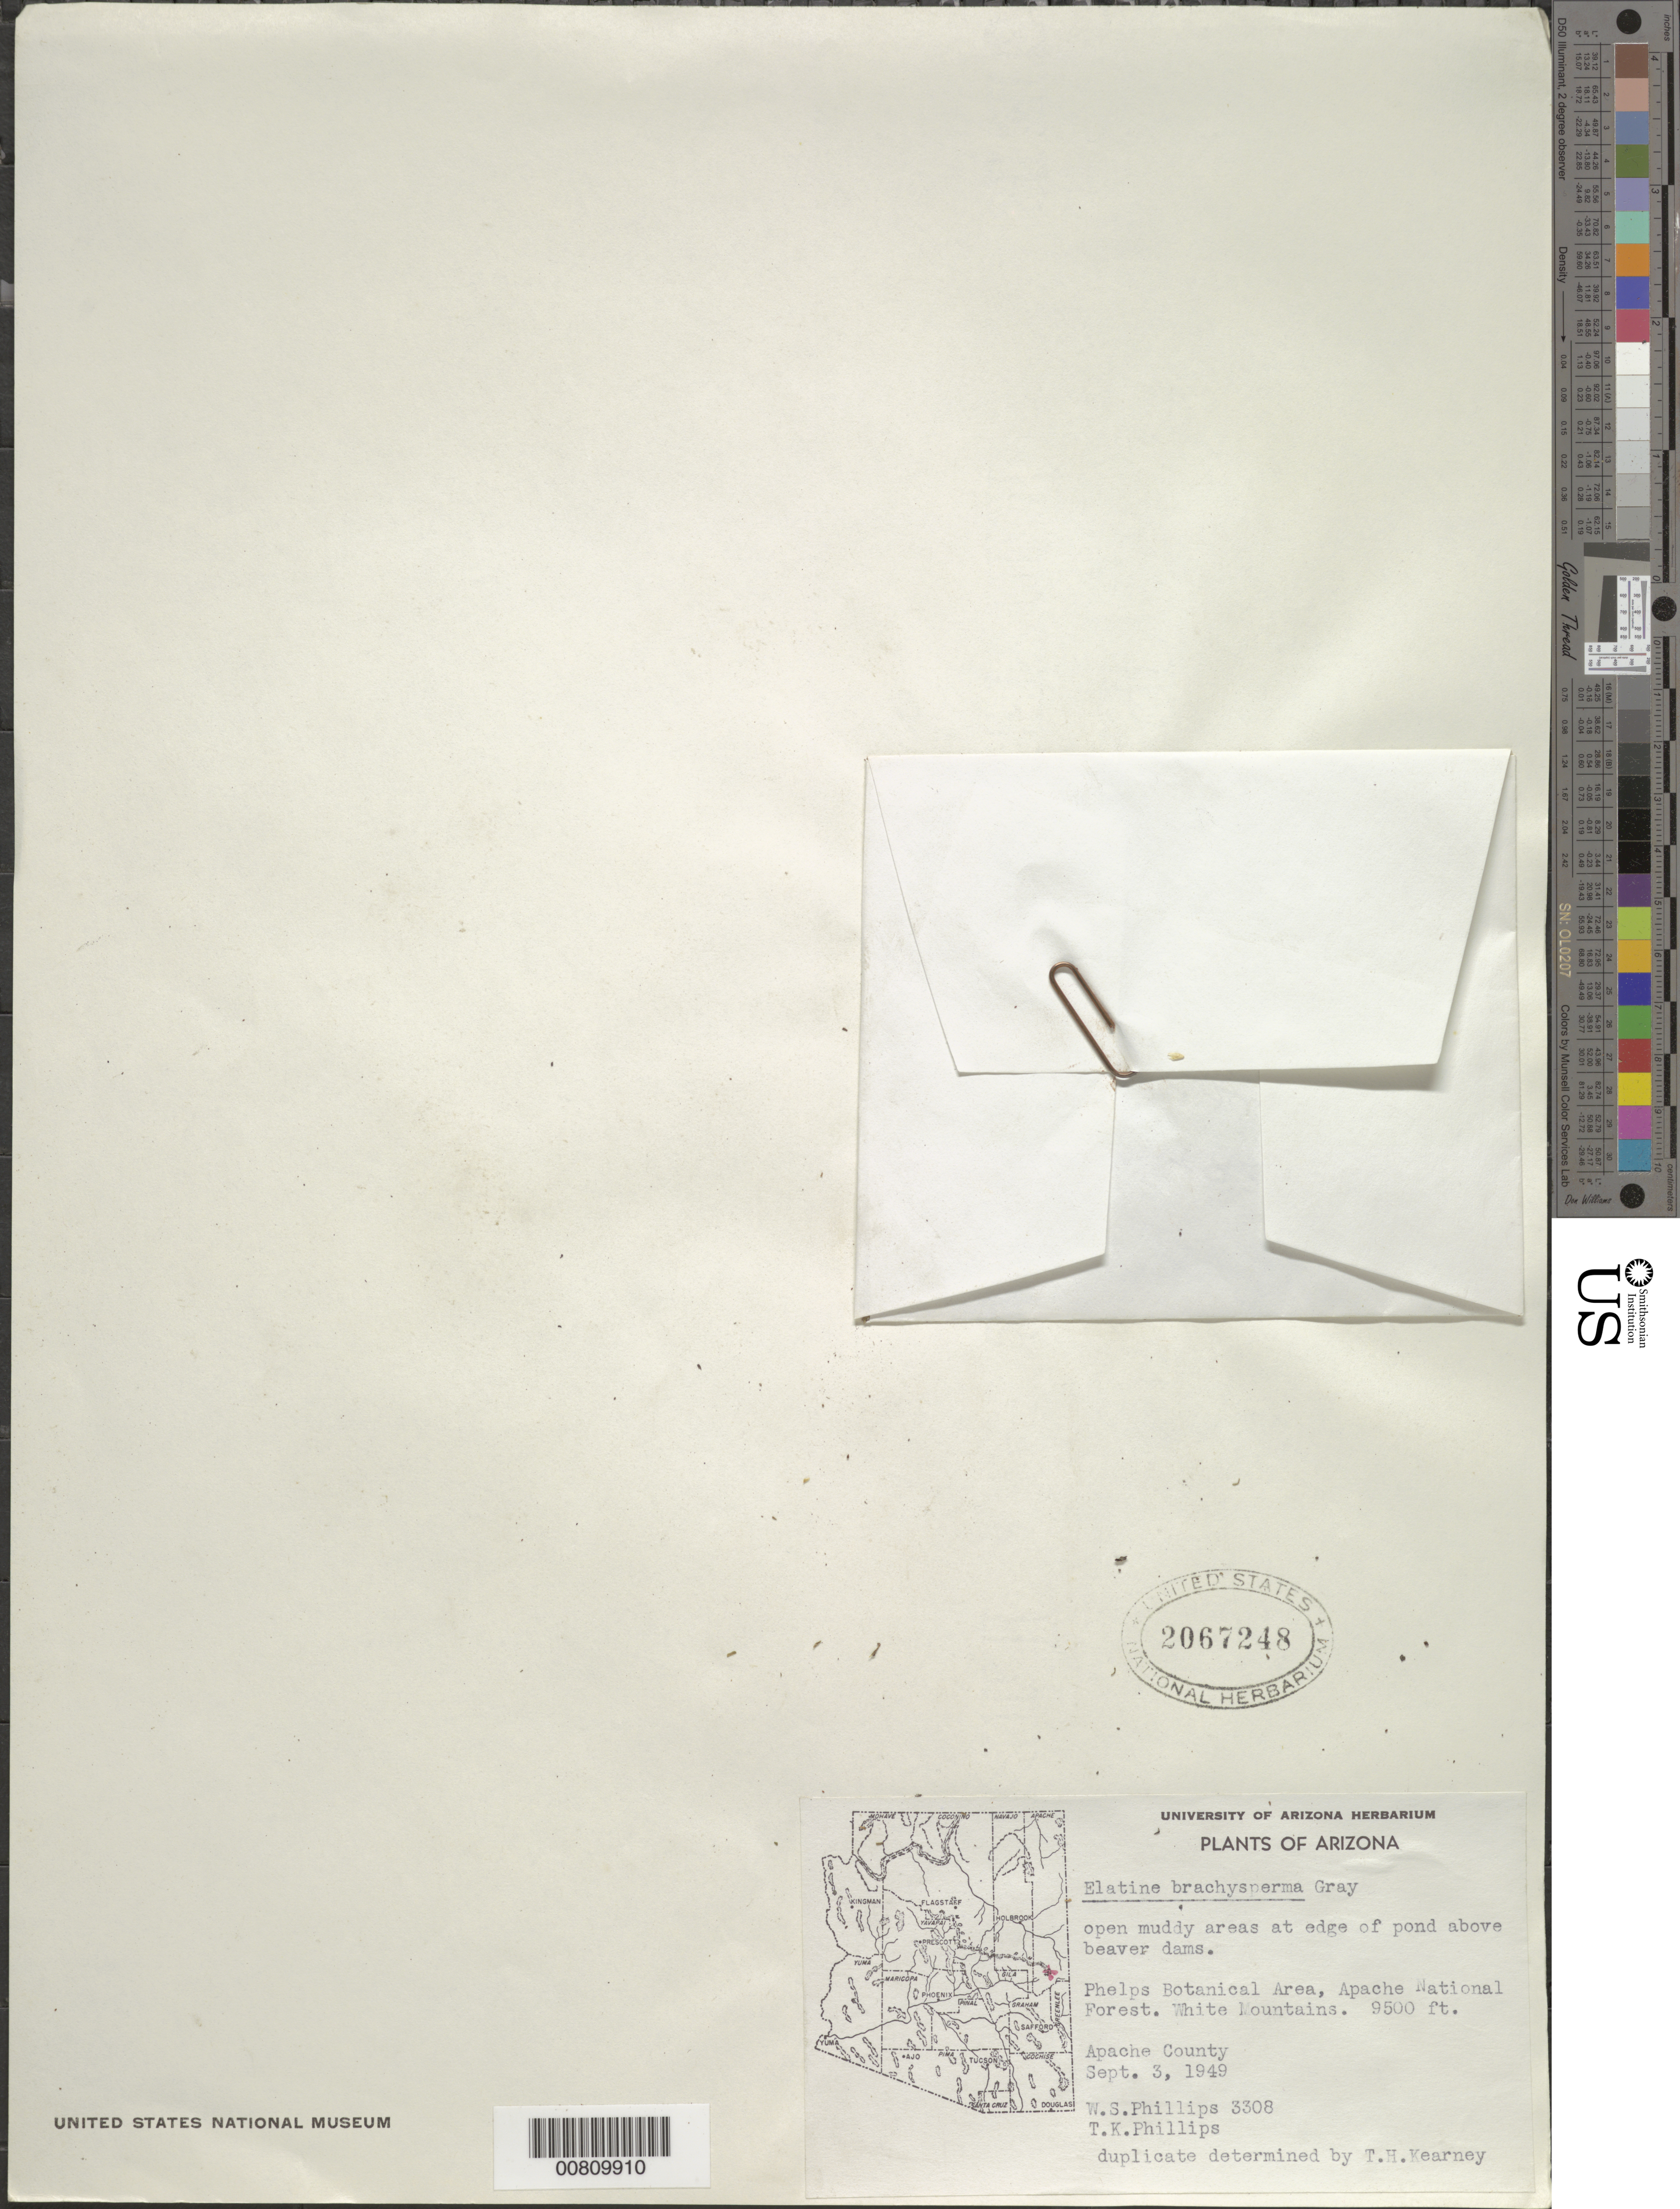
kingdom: Plantae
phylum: Tracheophyta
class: Magnoliopsida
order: Malpighiales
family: Elatinaceae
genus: Elatine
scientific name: Elatine brachysperma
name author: A. Gray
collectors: W. S. Phillips & T. K. Phillips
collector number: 3308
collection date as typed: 03 Sep 1949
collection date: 1949-09-03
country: United States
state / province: Arizona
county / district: Apache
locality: Phelps Botanical Area, Appache National Forest White Mountains.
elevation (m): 2896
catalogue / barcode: US 2067248